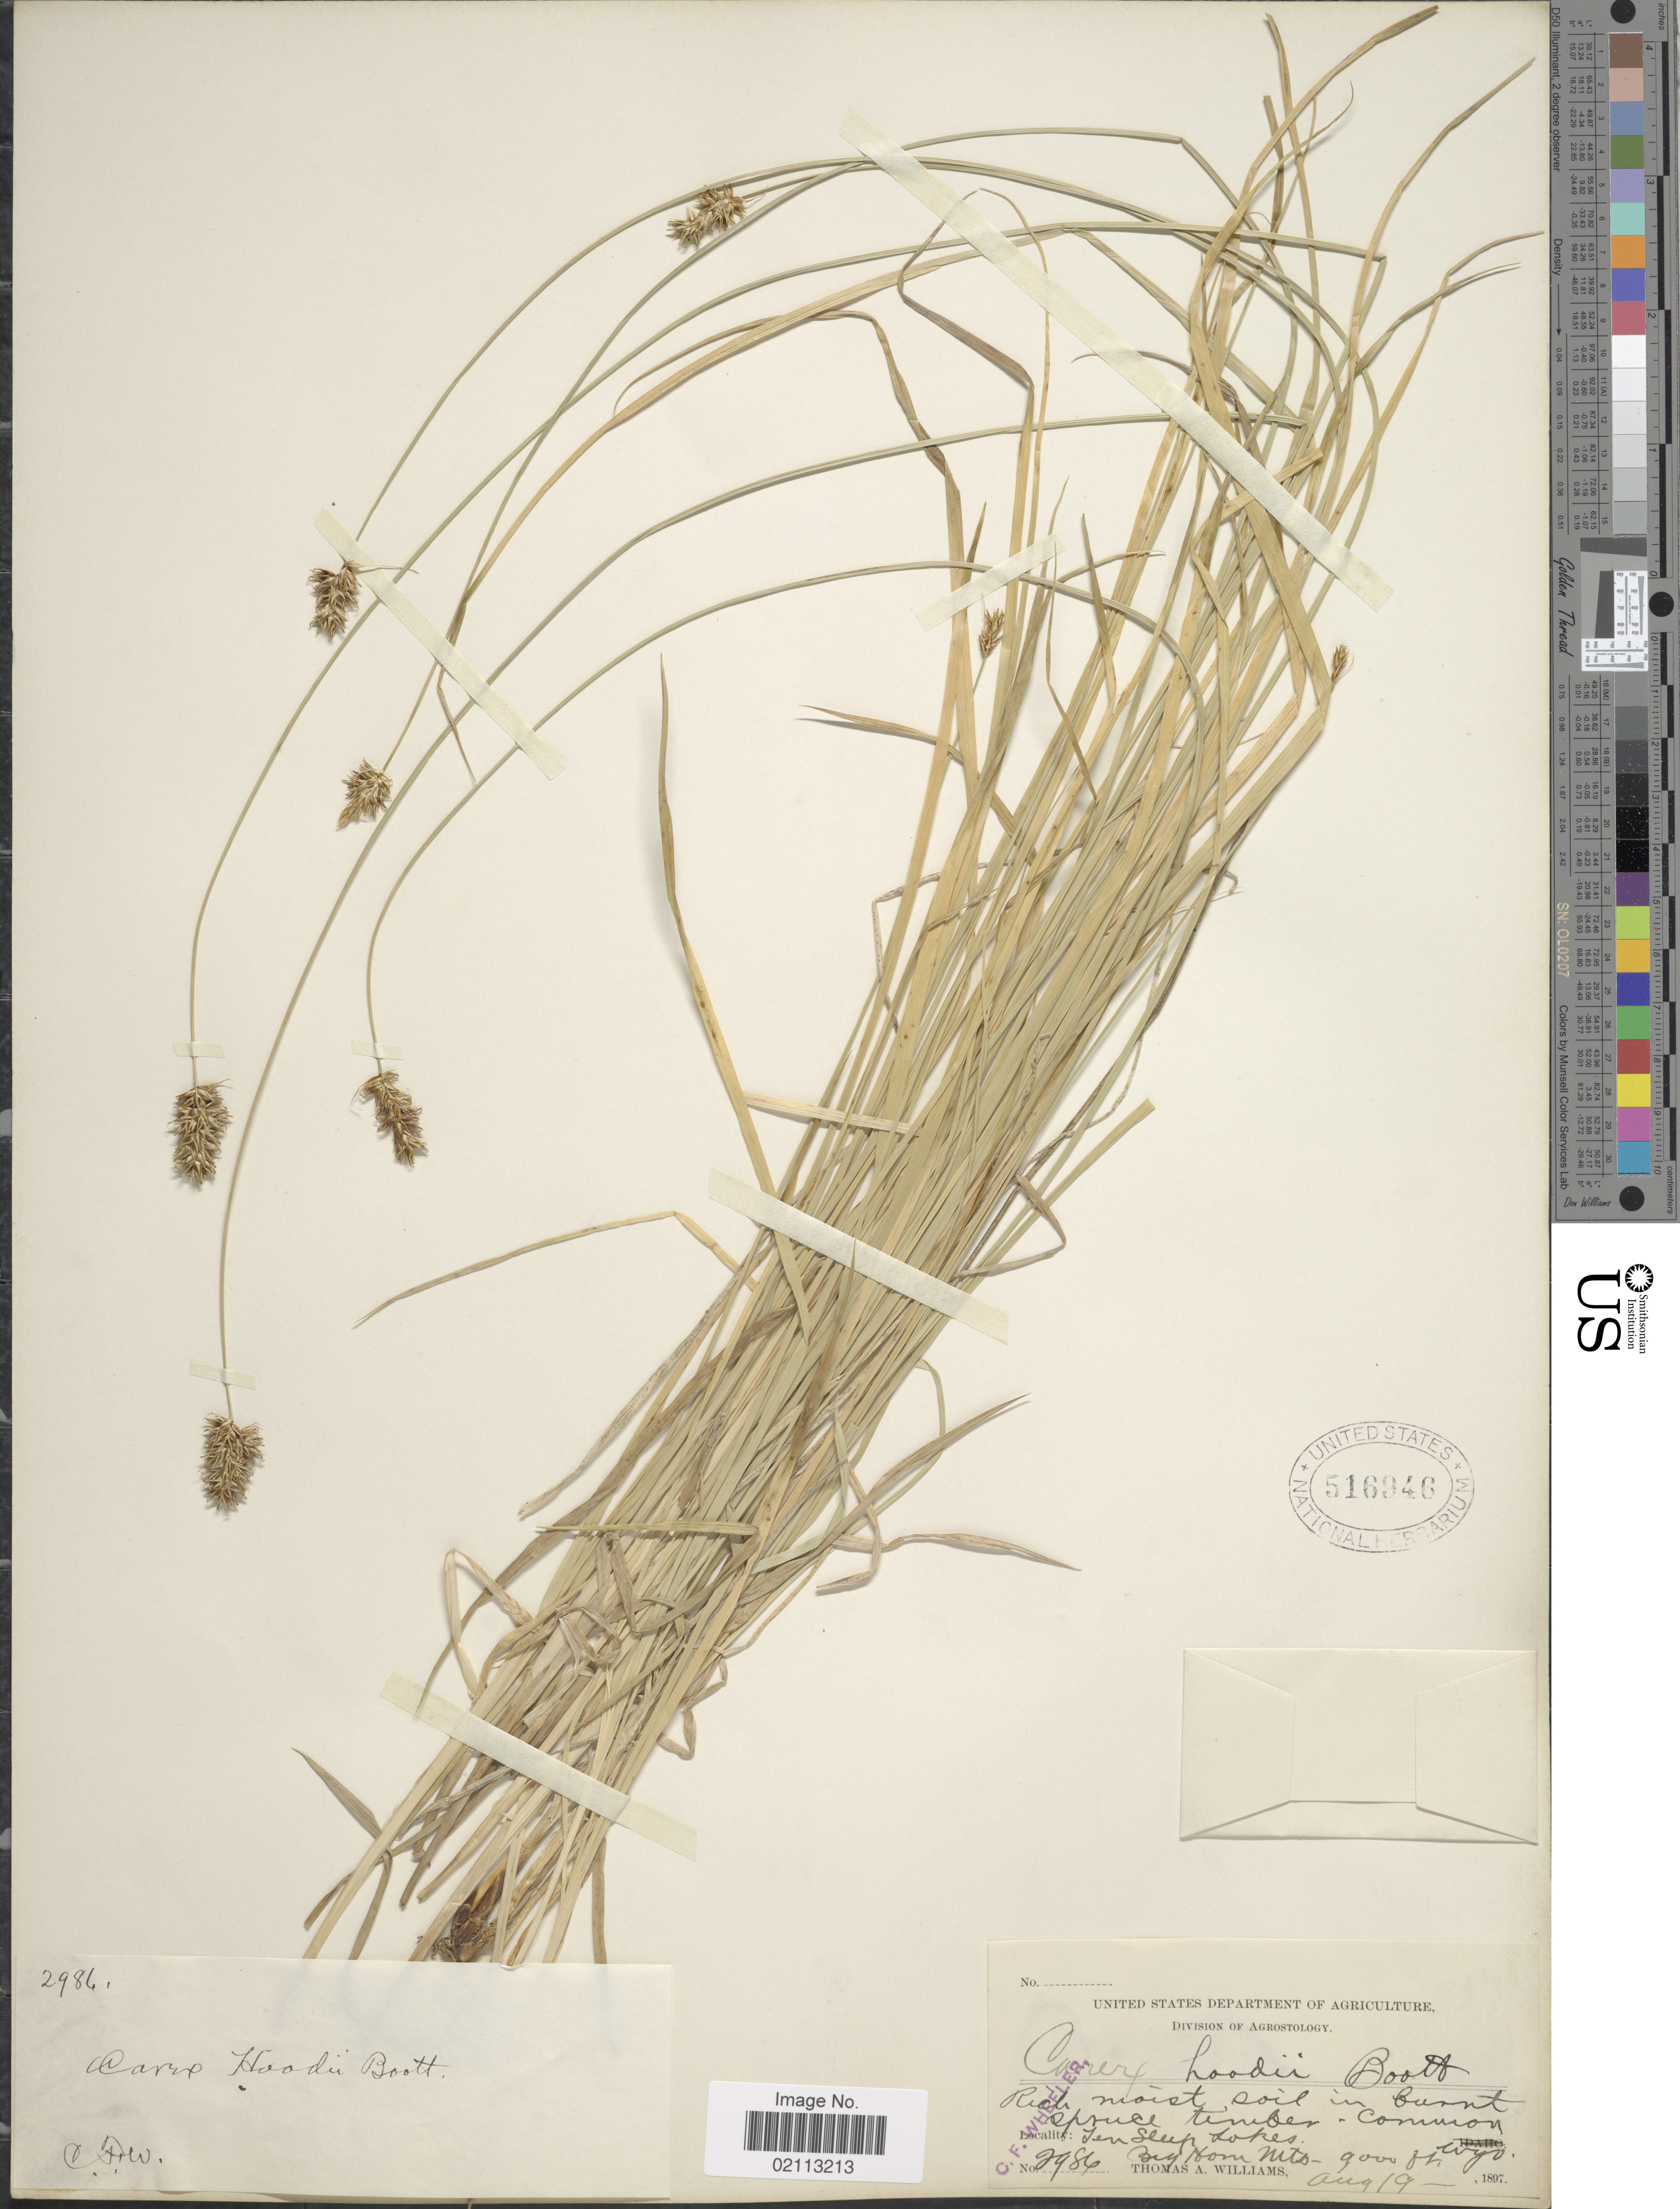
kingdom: Plantae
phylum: Tracheophyta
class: Liliopsida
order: Poales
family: Cyperaceae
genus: Carex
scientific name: Carex hoodii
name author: Boott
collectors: T. A. Williams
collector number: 2986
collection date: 1897-08-19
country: United States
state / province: Wyoming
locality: Ten Sleep Lakes, Big Horn Mts.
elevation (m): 2743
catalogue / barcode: US 516946